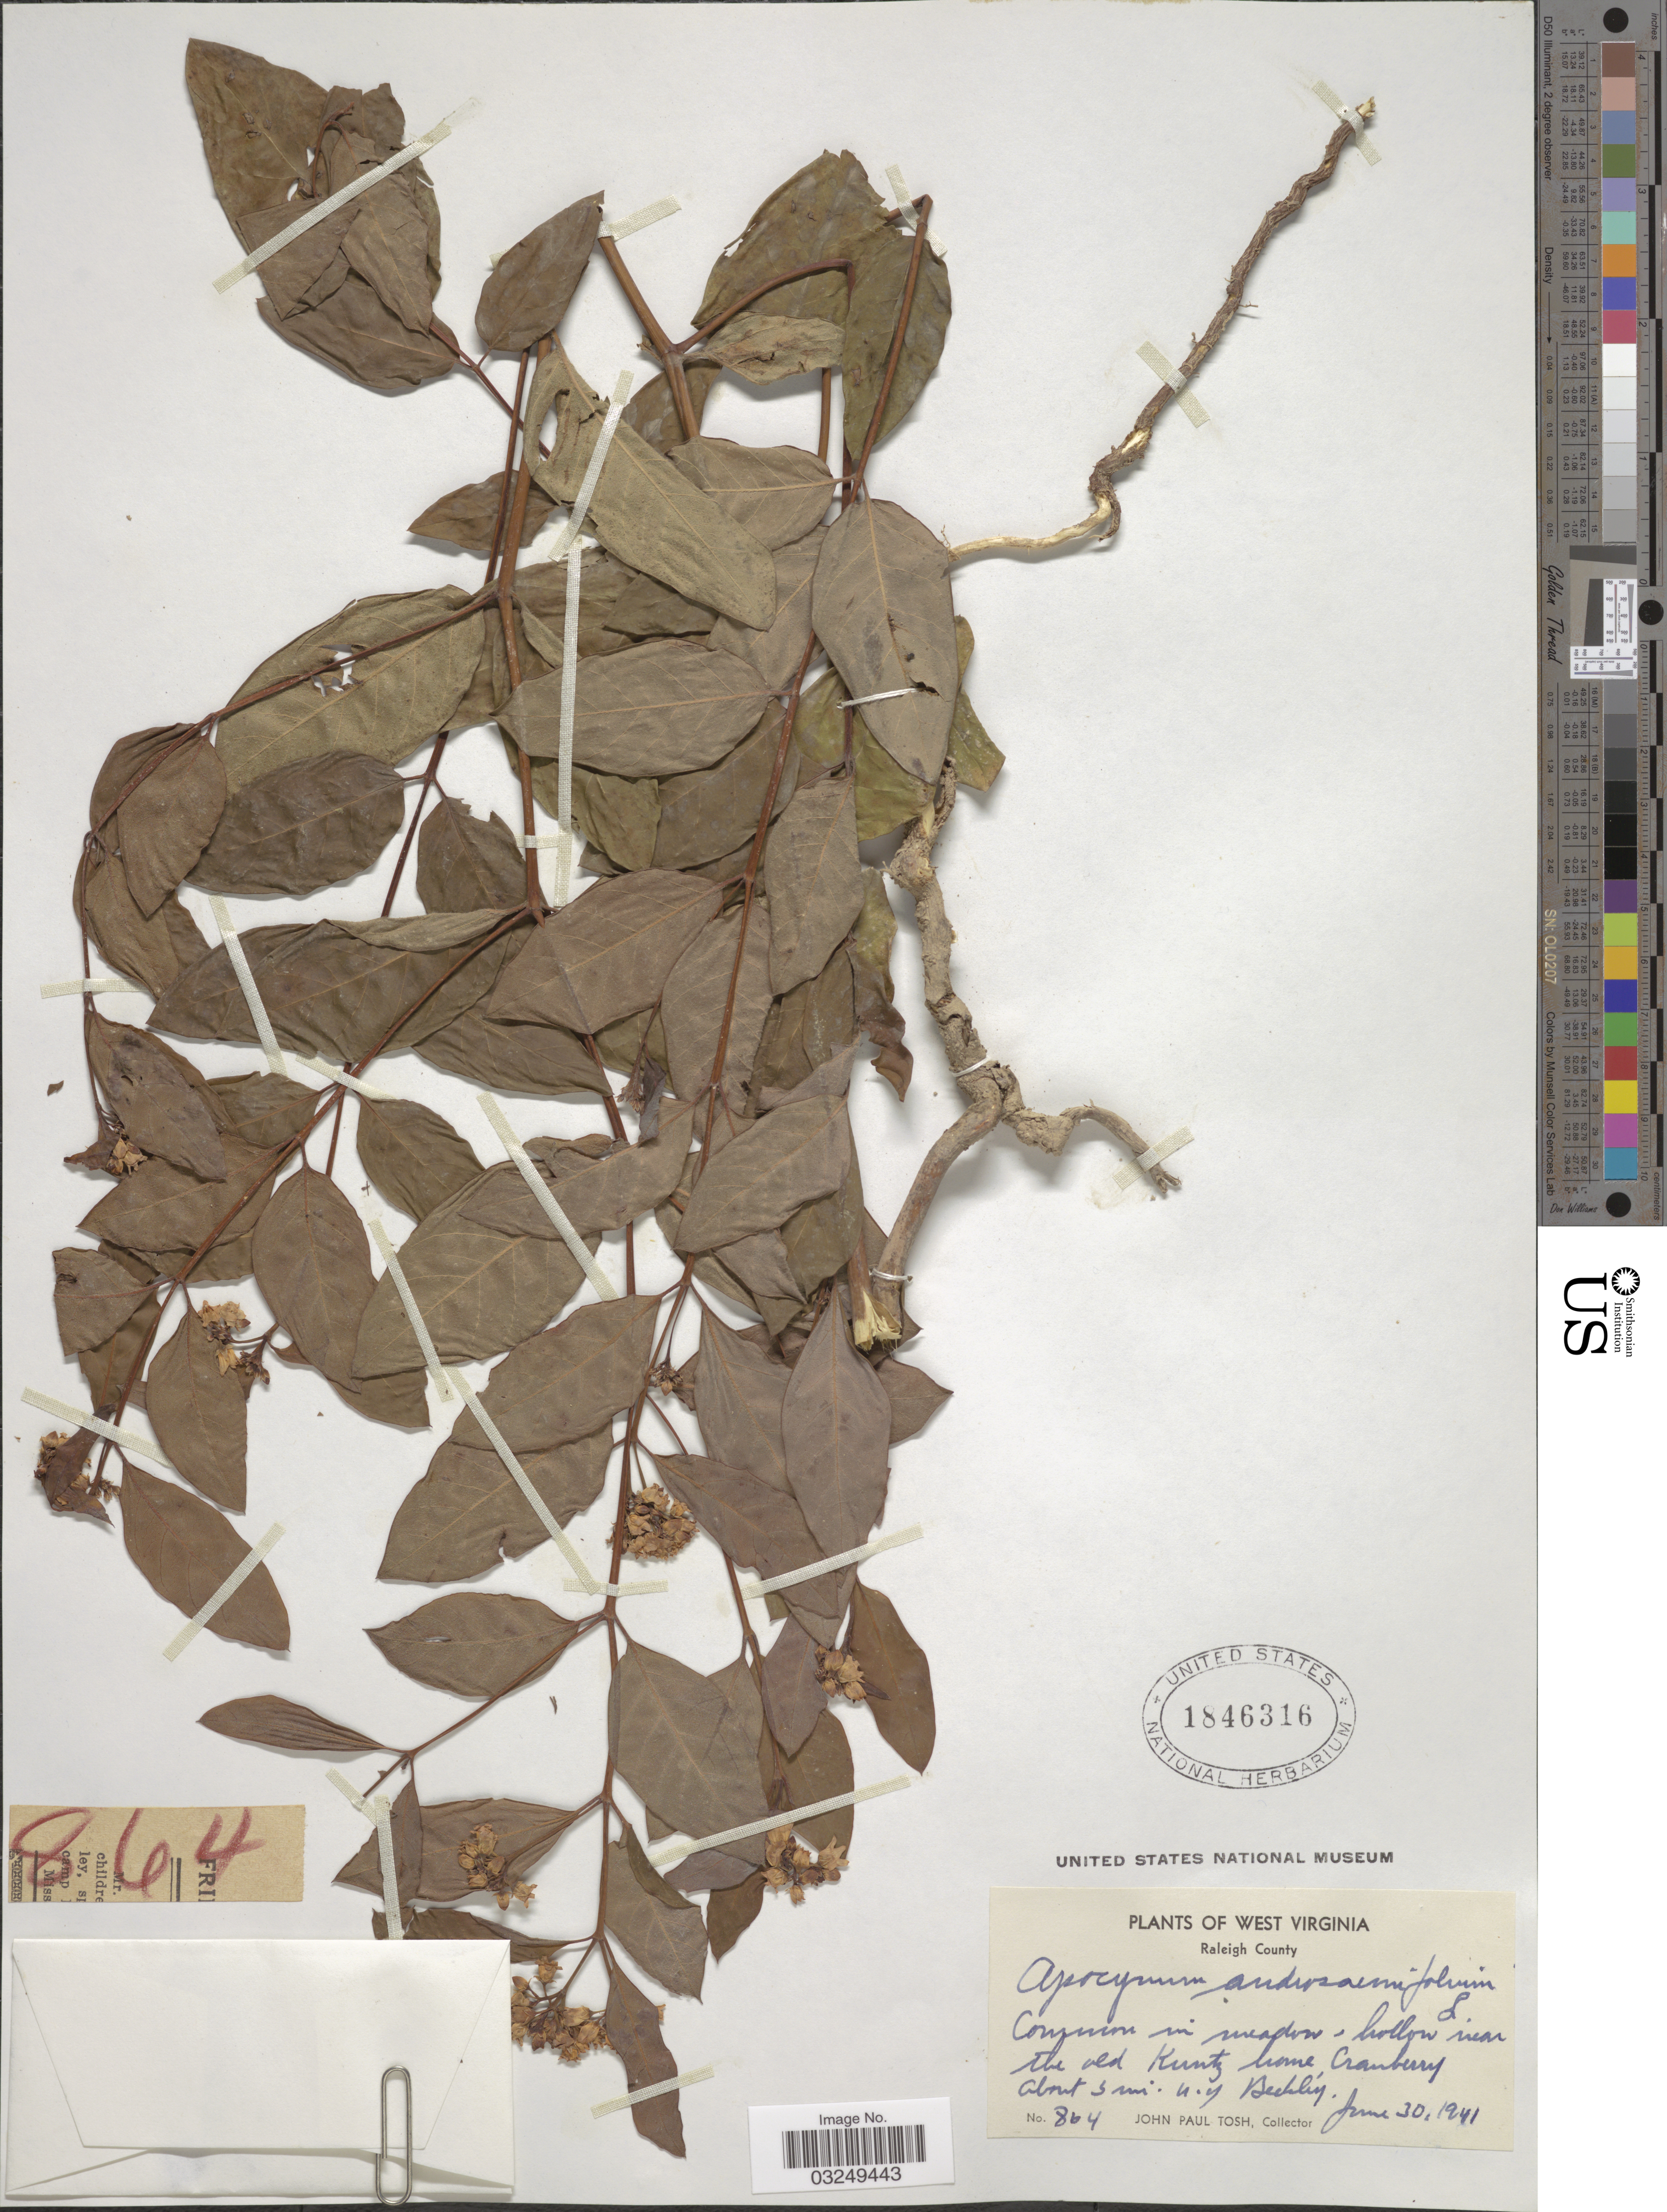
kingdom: Plantae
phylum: Tracheophyta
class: Magnoliopsida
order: Gentianales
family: Apocynaceae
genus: Apocynum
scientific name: Apocynum androsaemifolium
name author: L.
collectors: J. Tosh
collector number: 864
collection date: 1941-06-30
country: United States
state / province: West Virginia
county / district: Raleigh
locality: Raleigh County. Near the old Kuntz home, Cranberry about 3 mi. n. of Beckley.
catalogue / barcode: US 1846316